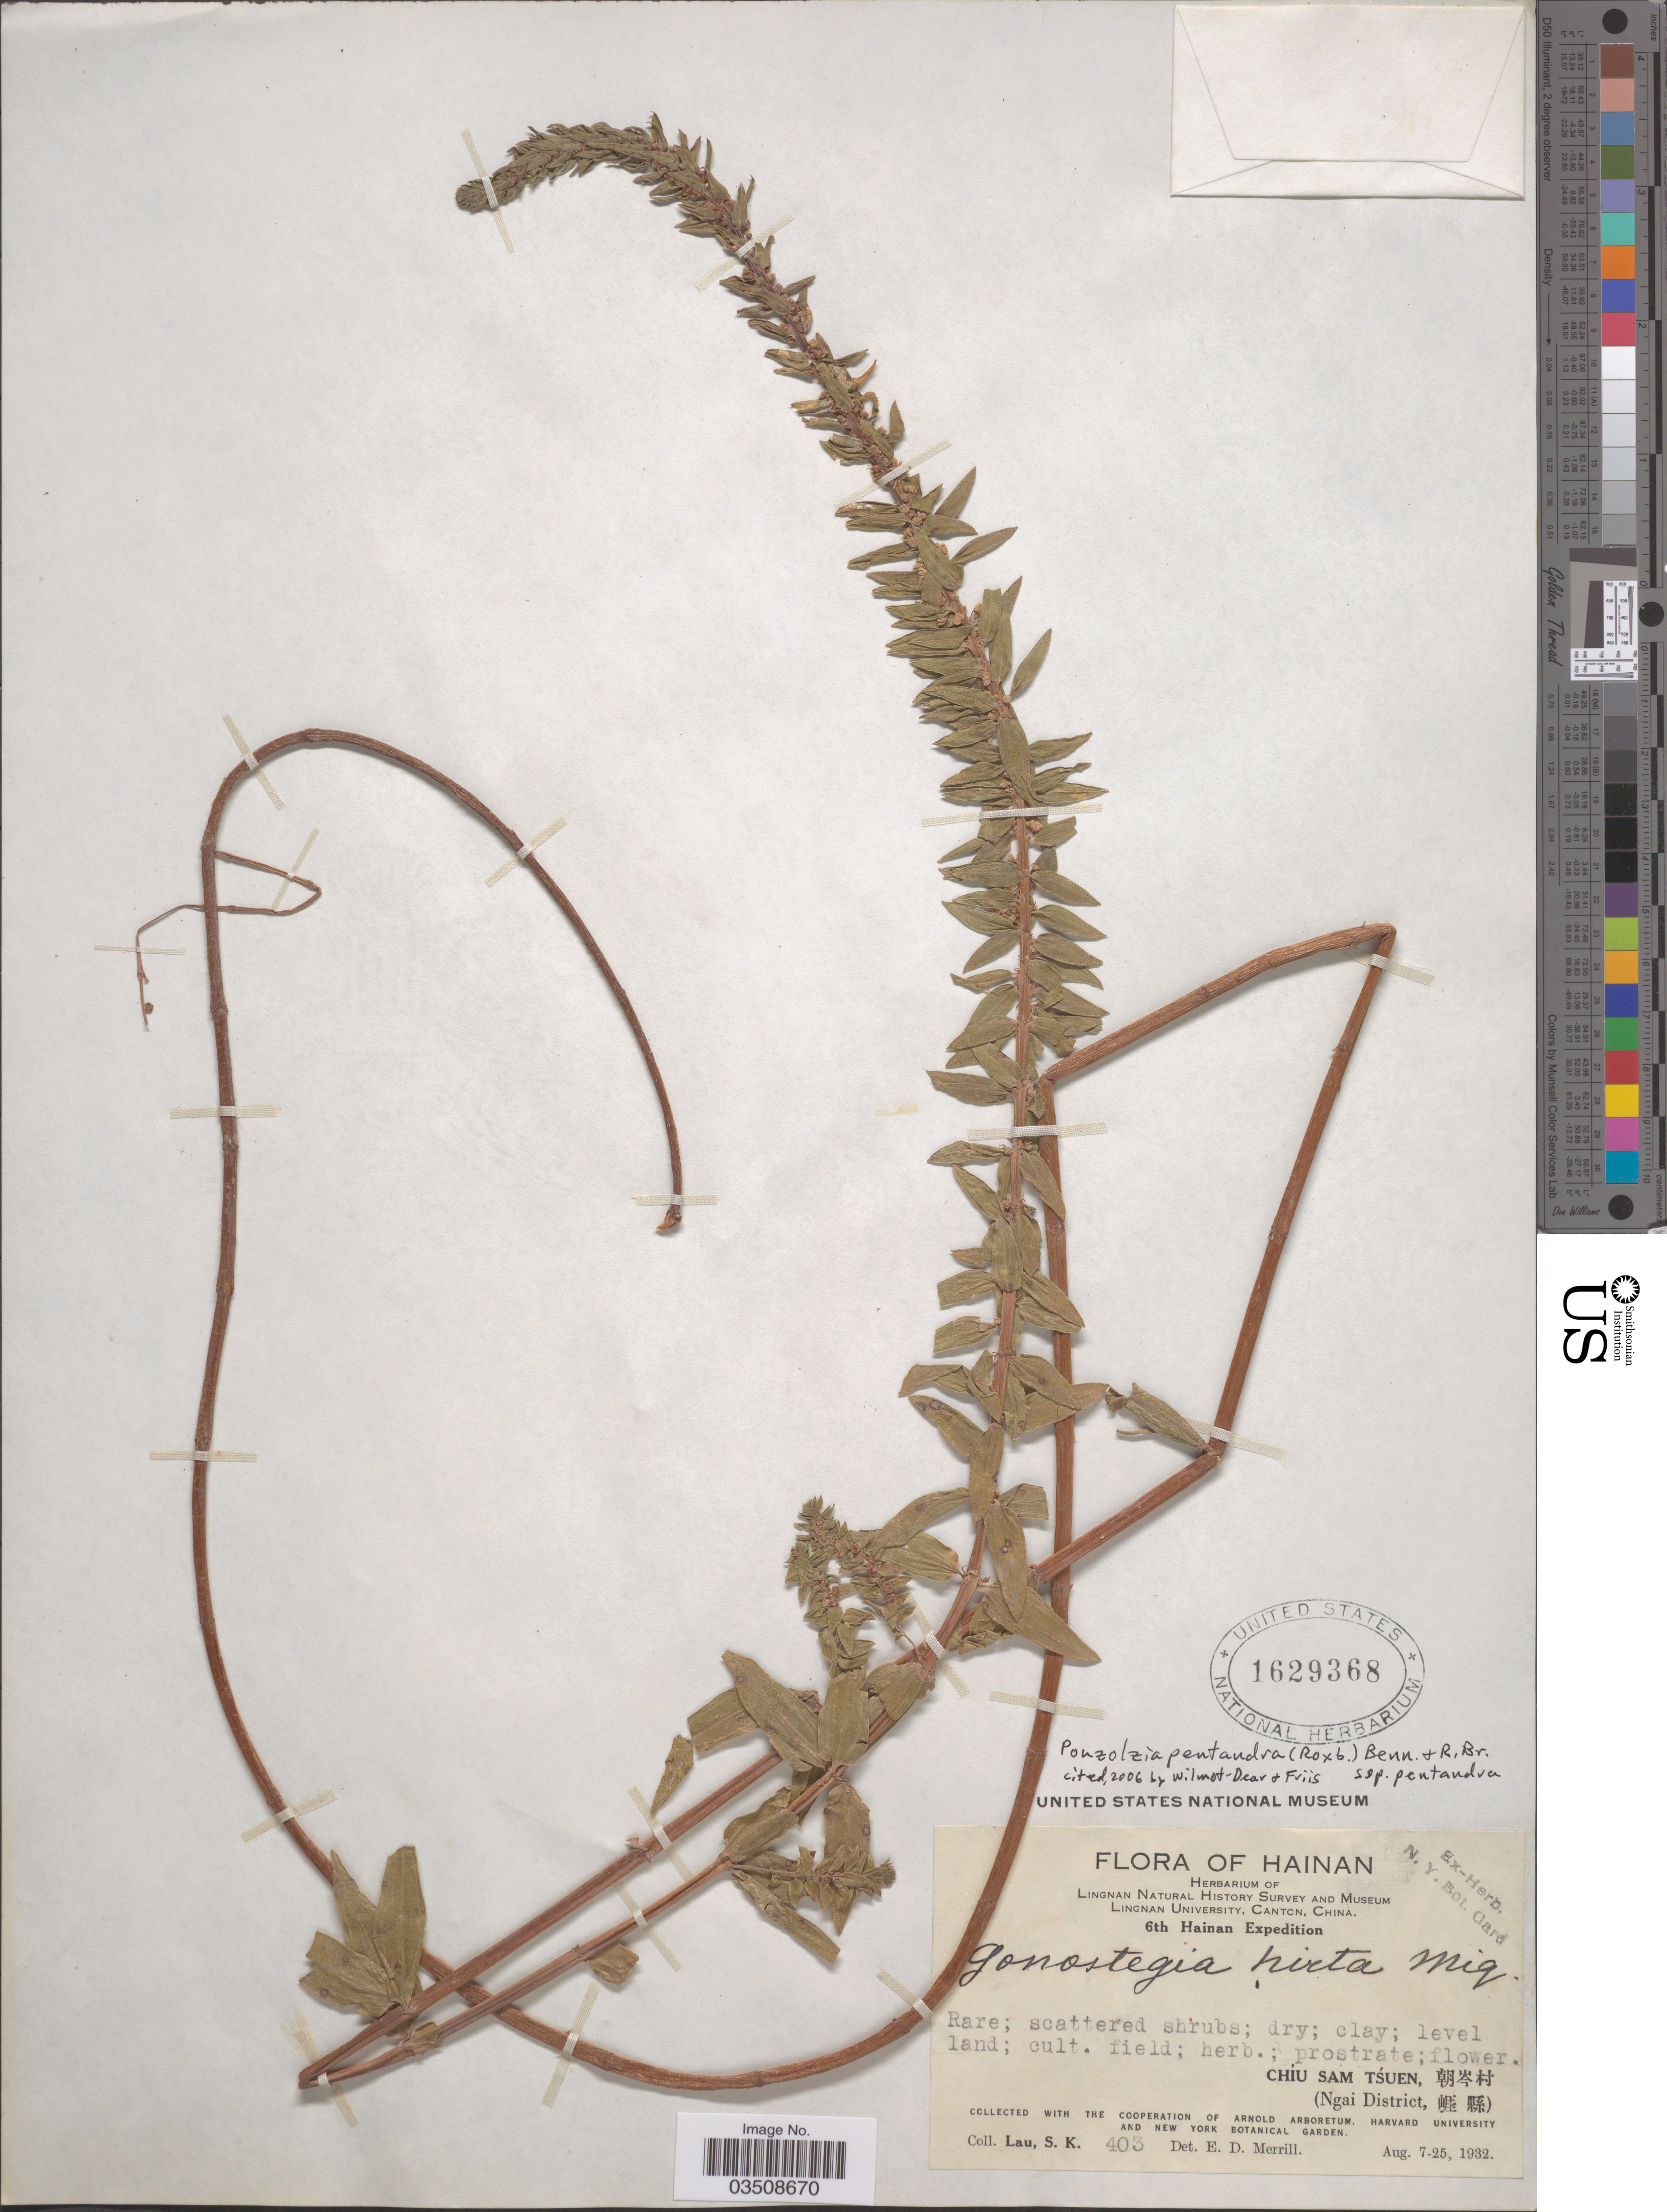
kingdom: Plantae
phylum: Tracheophyta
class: Magnoliopsida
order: Rosales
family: Urticaceae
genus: Gonostegia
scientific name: Gonostegia pentandra var. pentandra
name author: (Roxb.) Miq.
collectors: S. K. Lau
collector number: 403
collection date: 1932-08-07/1932-08-25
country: China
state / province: Hainan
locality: Chiu Sam Tsuen. (Ngai District).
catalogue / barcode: US 1629368